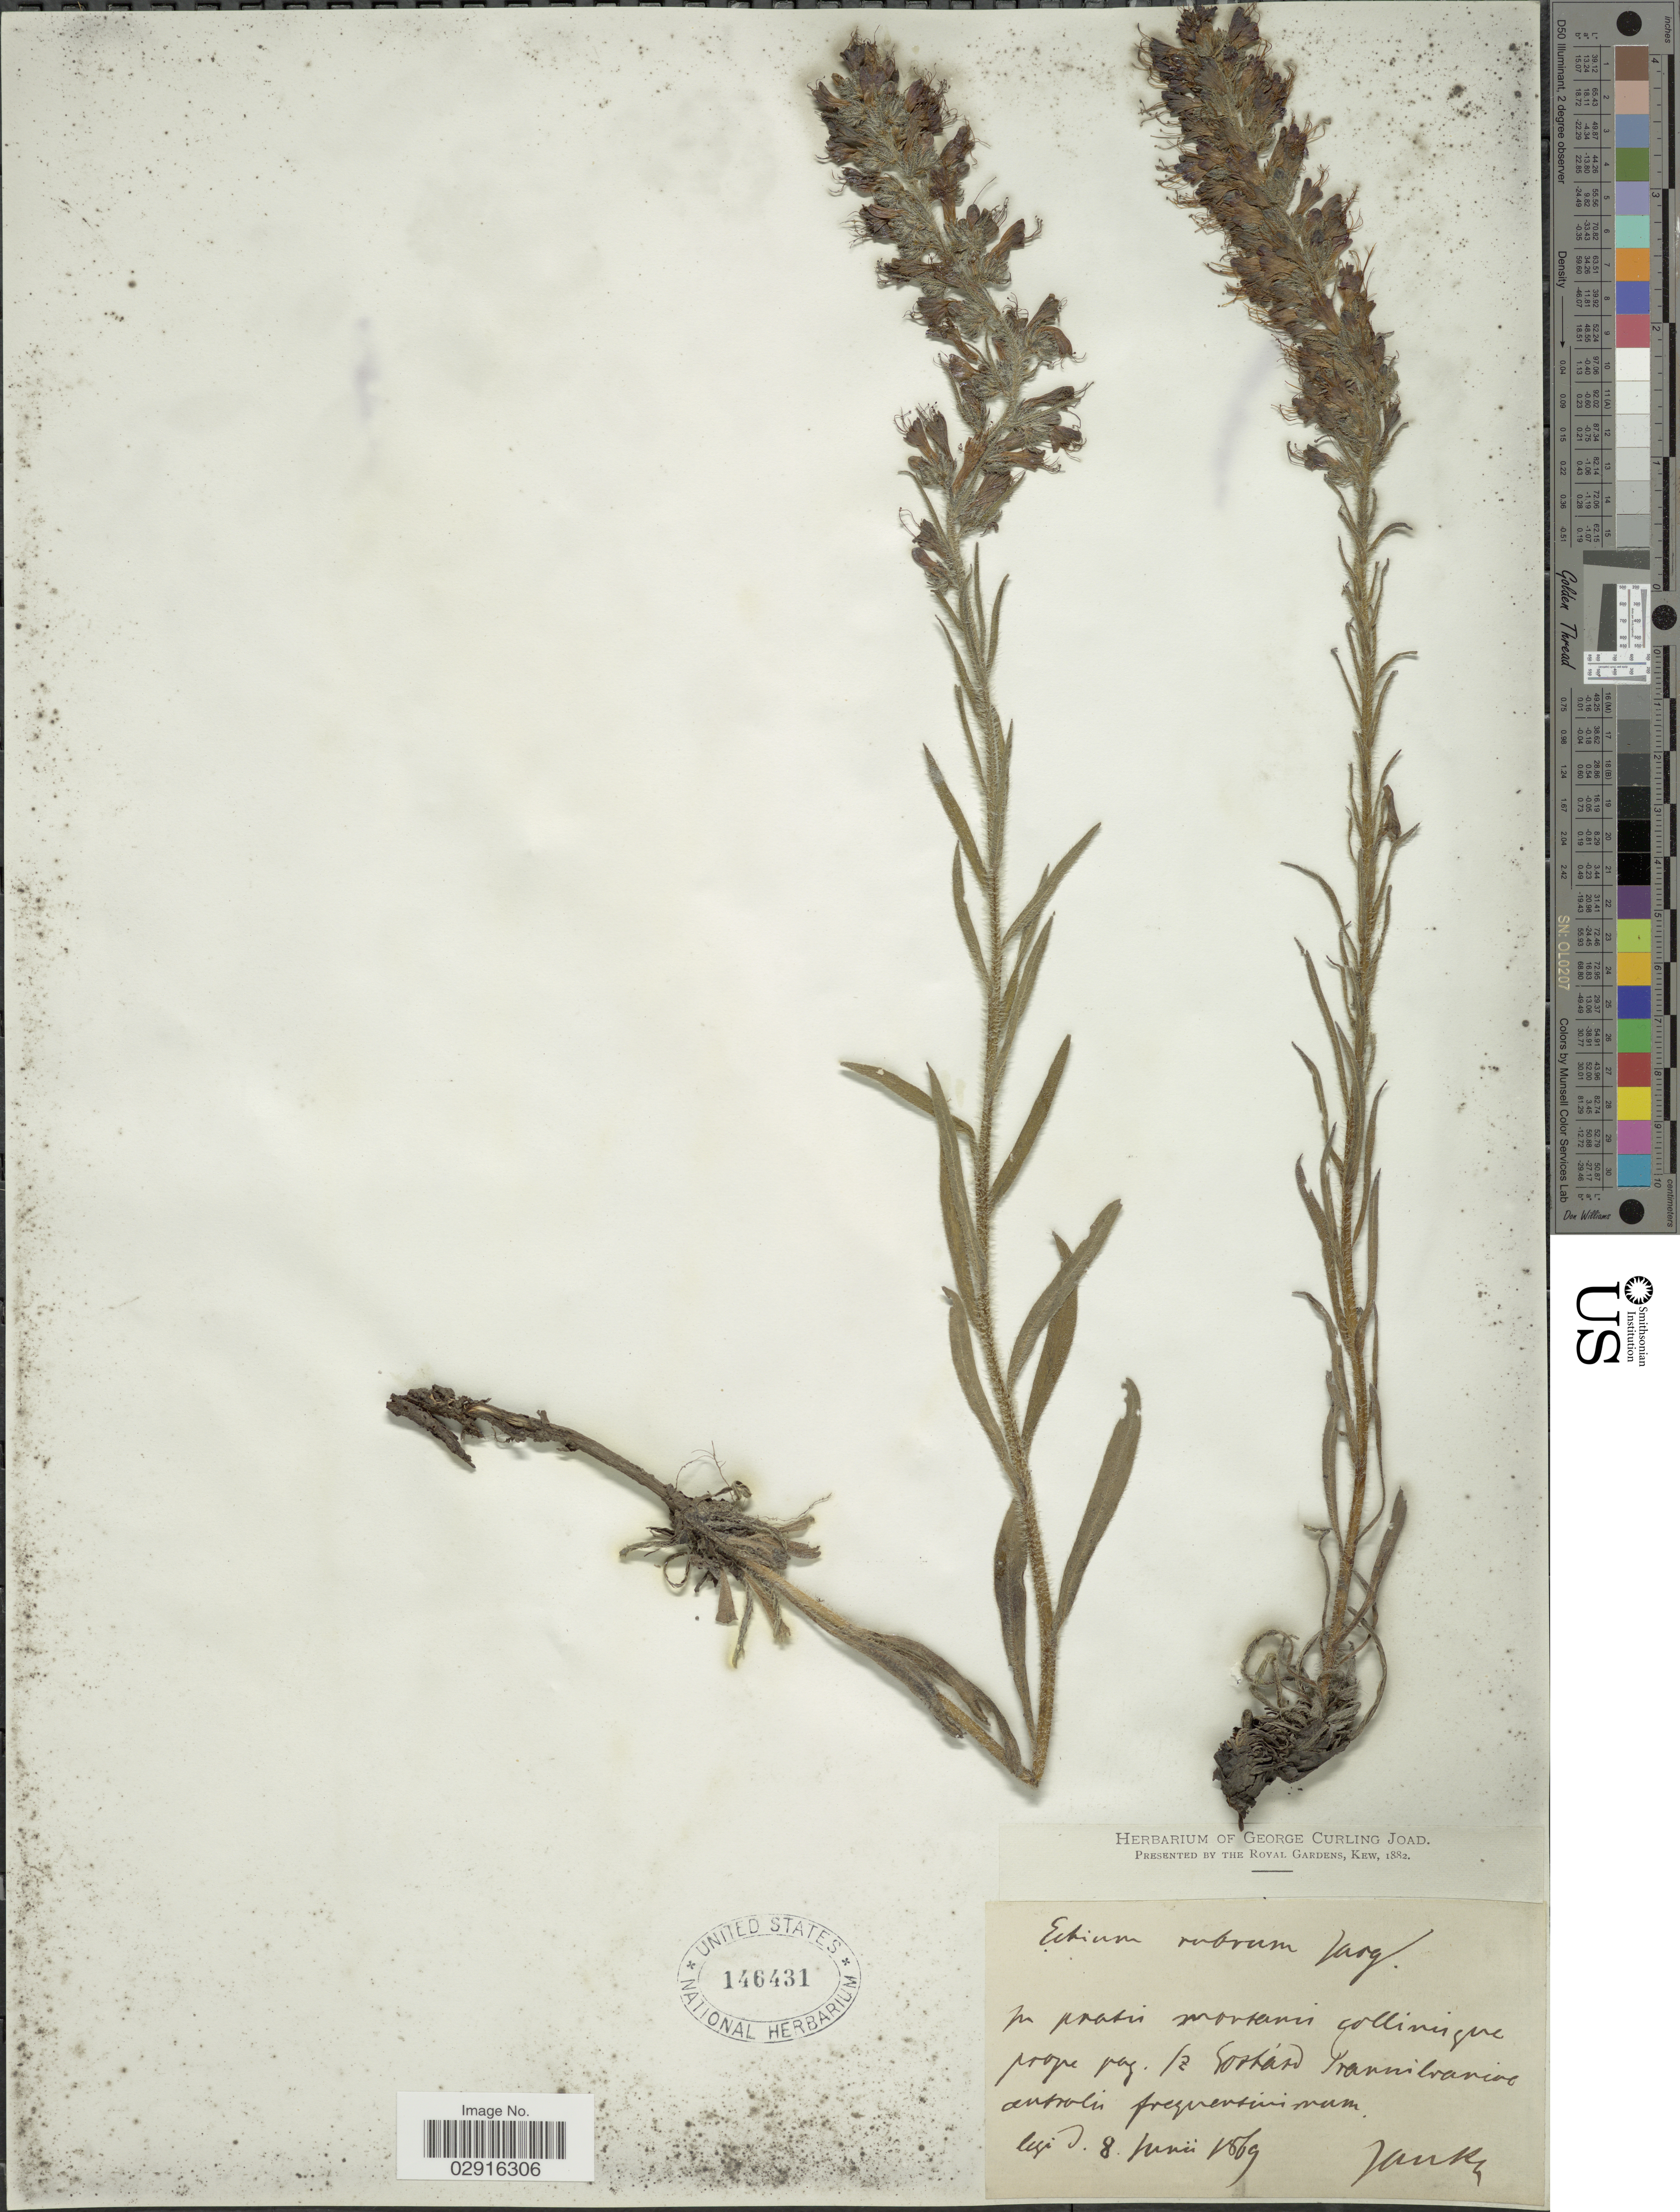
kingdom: Plantae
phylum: Tracheophyta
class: Magnoliopsida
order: Boraginales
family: Boraginaceae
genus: Echium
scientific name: Echium rubrum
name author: Forssk.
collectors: Jansen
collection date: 1869-06-08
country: Romania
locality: Prope pag. lz Sozhán Transilvaniae antrolis frequentinismam. [interpreted]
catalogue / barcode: US 146431